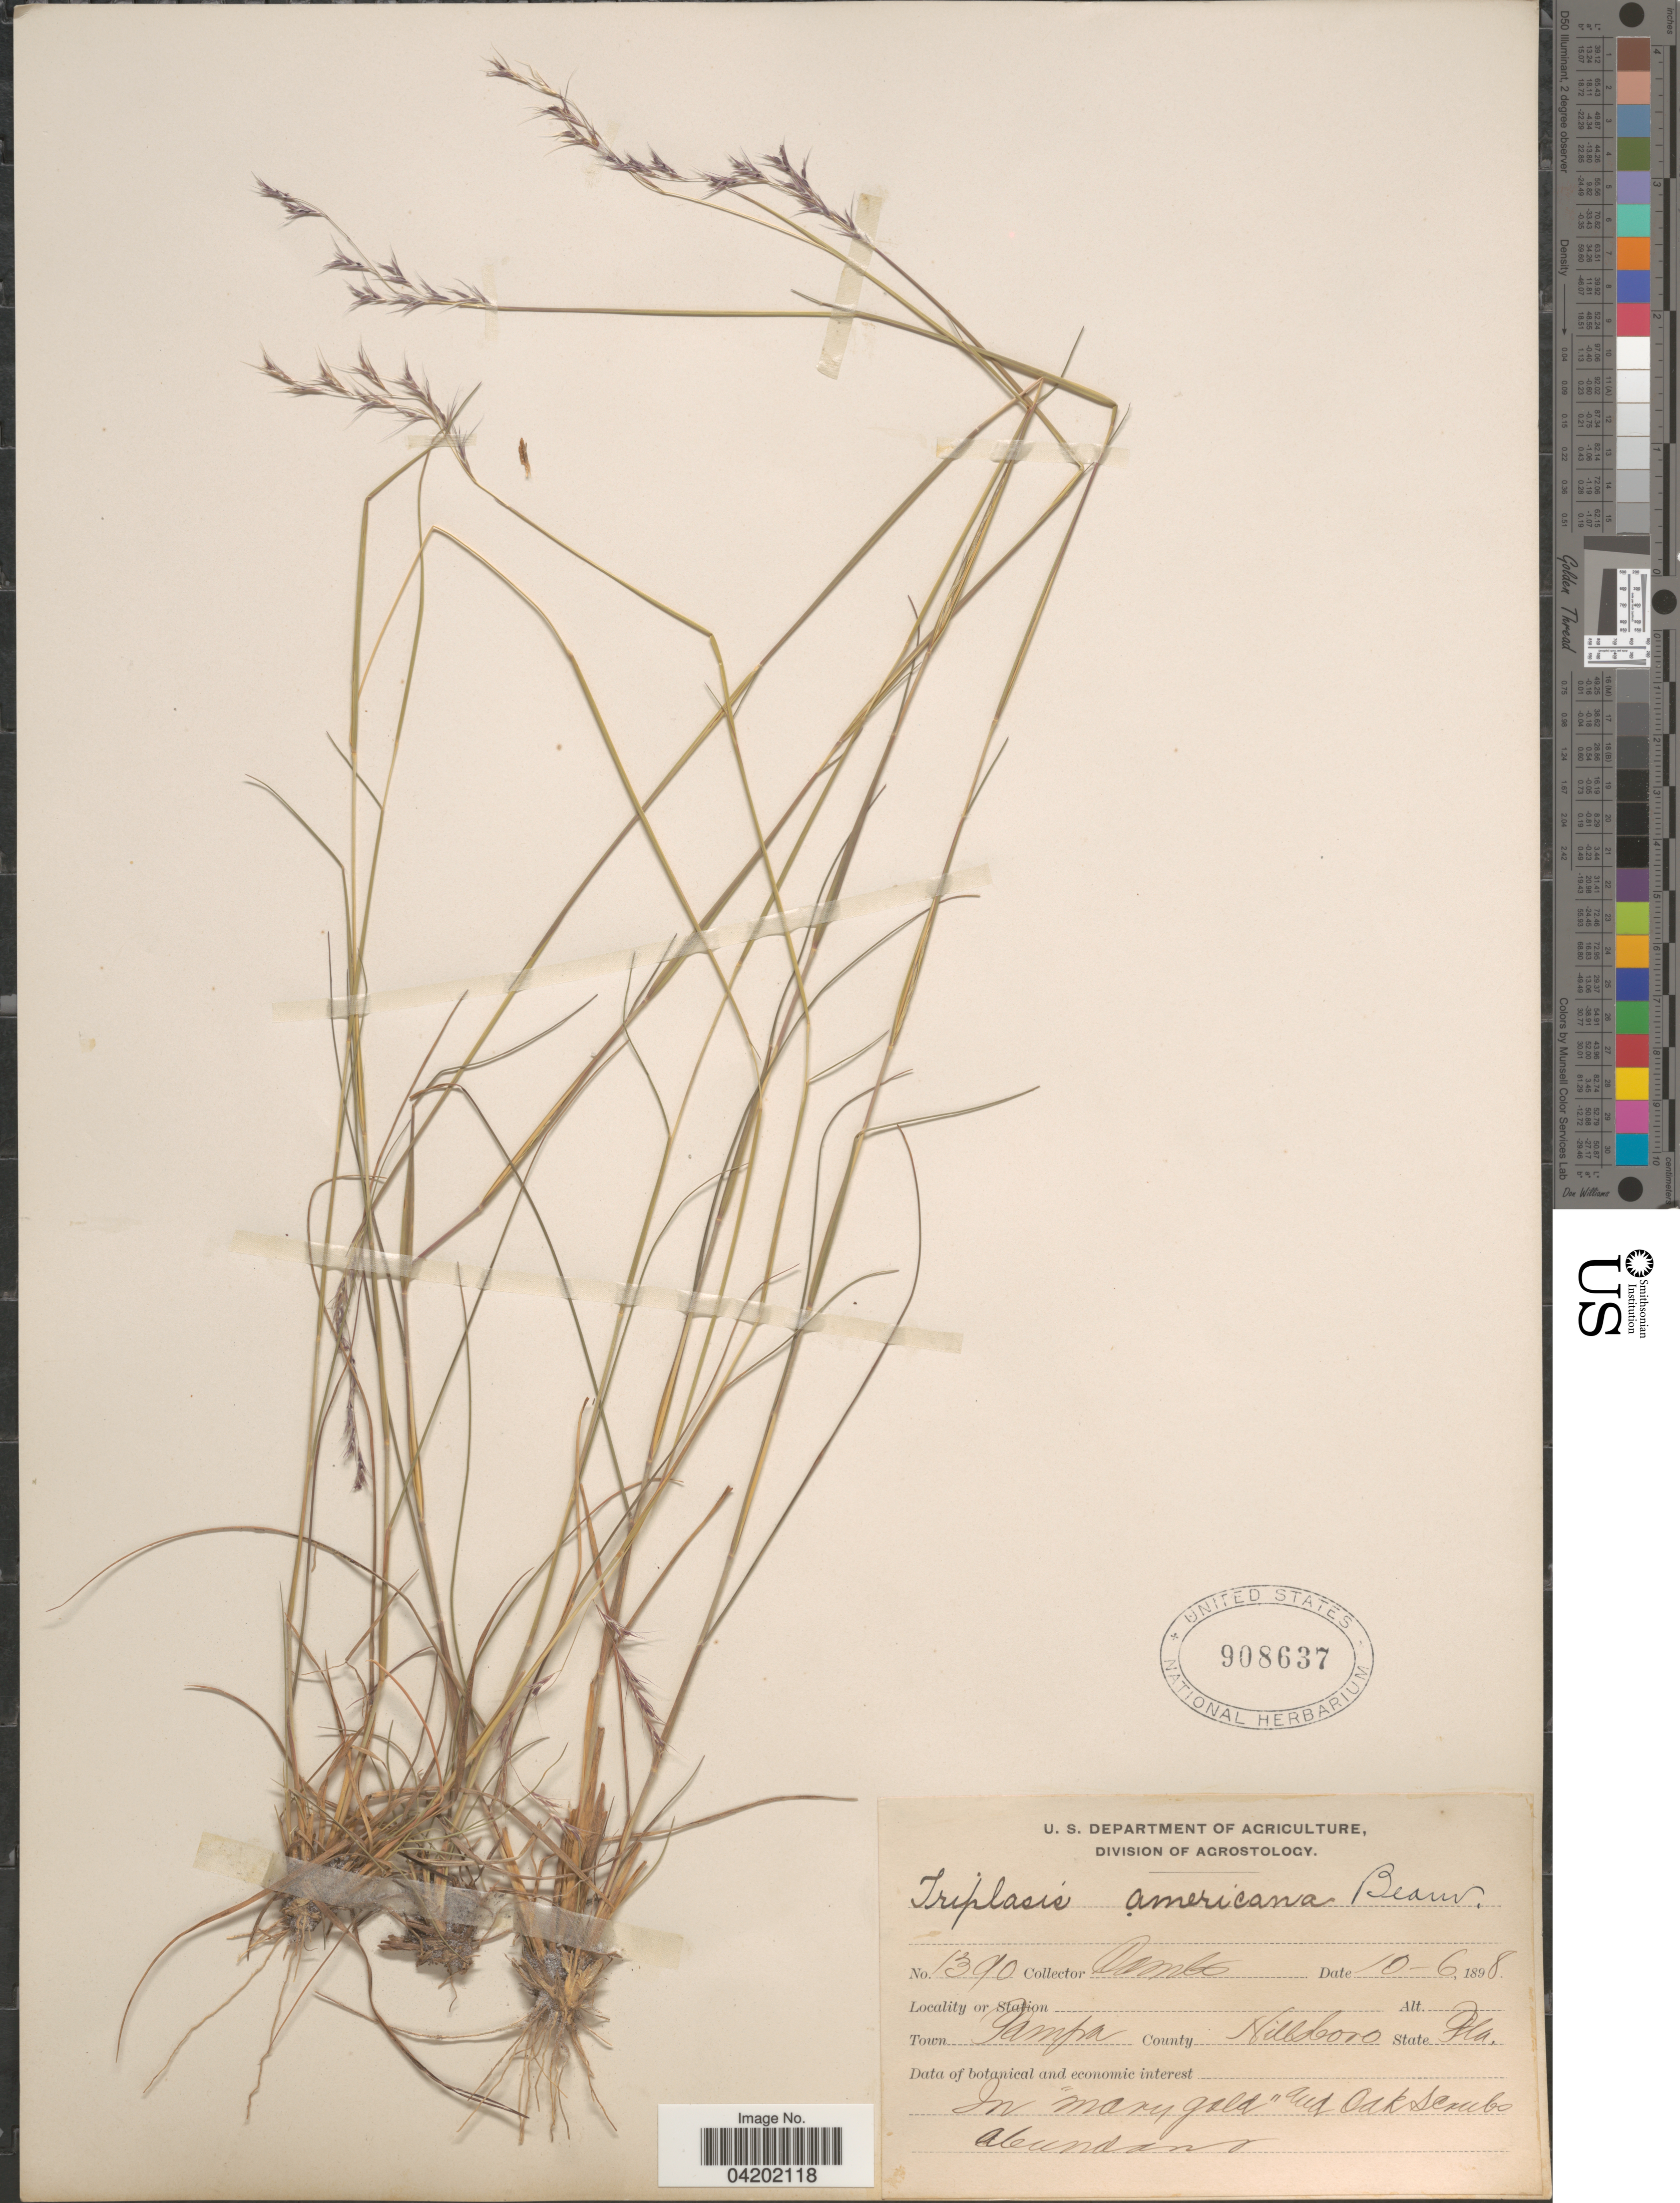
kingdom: Plantae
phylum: Tracheophyta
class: Liliopsida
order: Poales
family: Poaceae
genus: Triplasis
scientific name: Triplasis americana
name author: P. Beauv.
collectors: -. Combs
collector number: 1390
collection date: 1898-10-06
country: United States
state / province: Florida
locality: Town Tampa. County Hillsboro. In "Mary Gold" and Oak Scrubs.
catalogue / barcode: US 908637